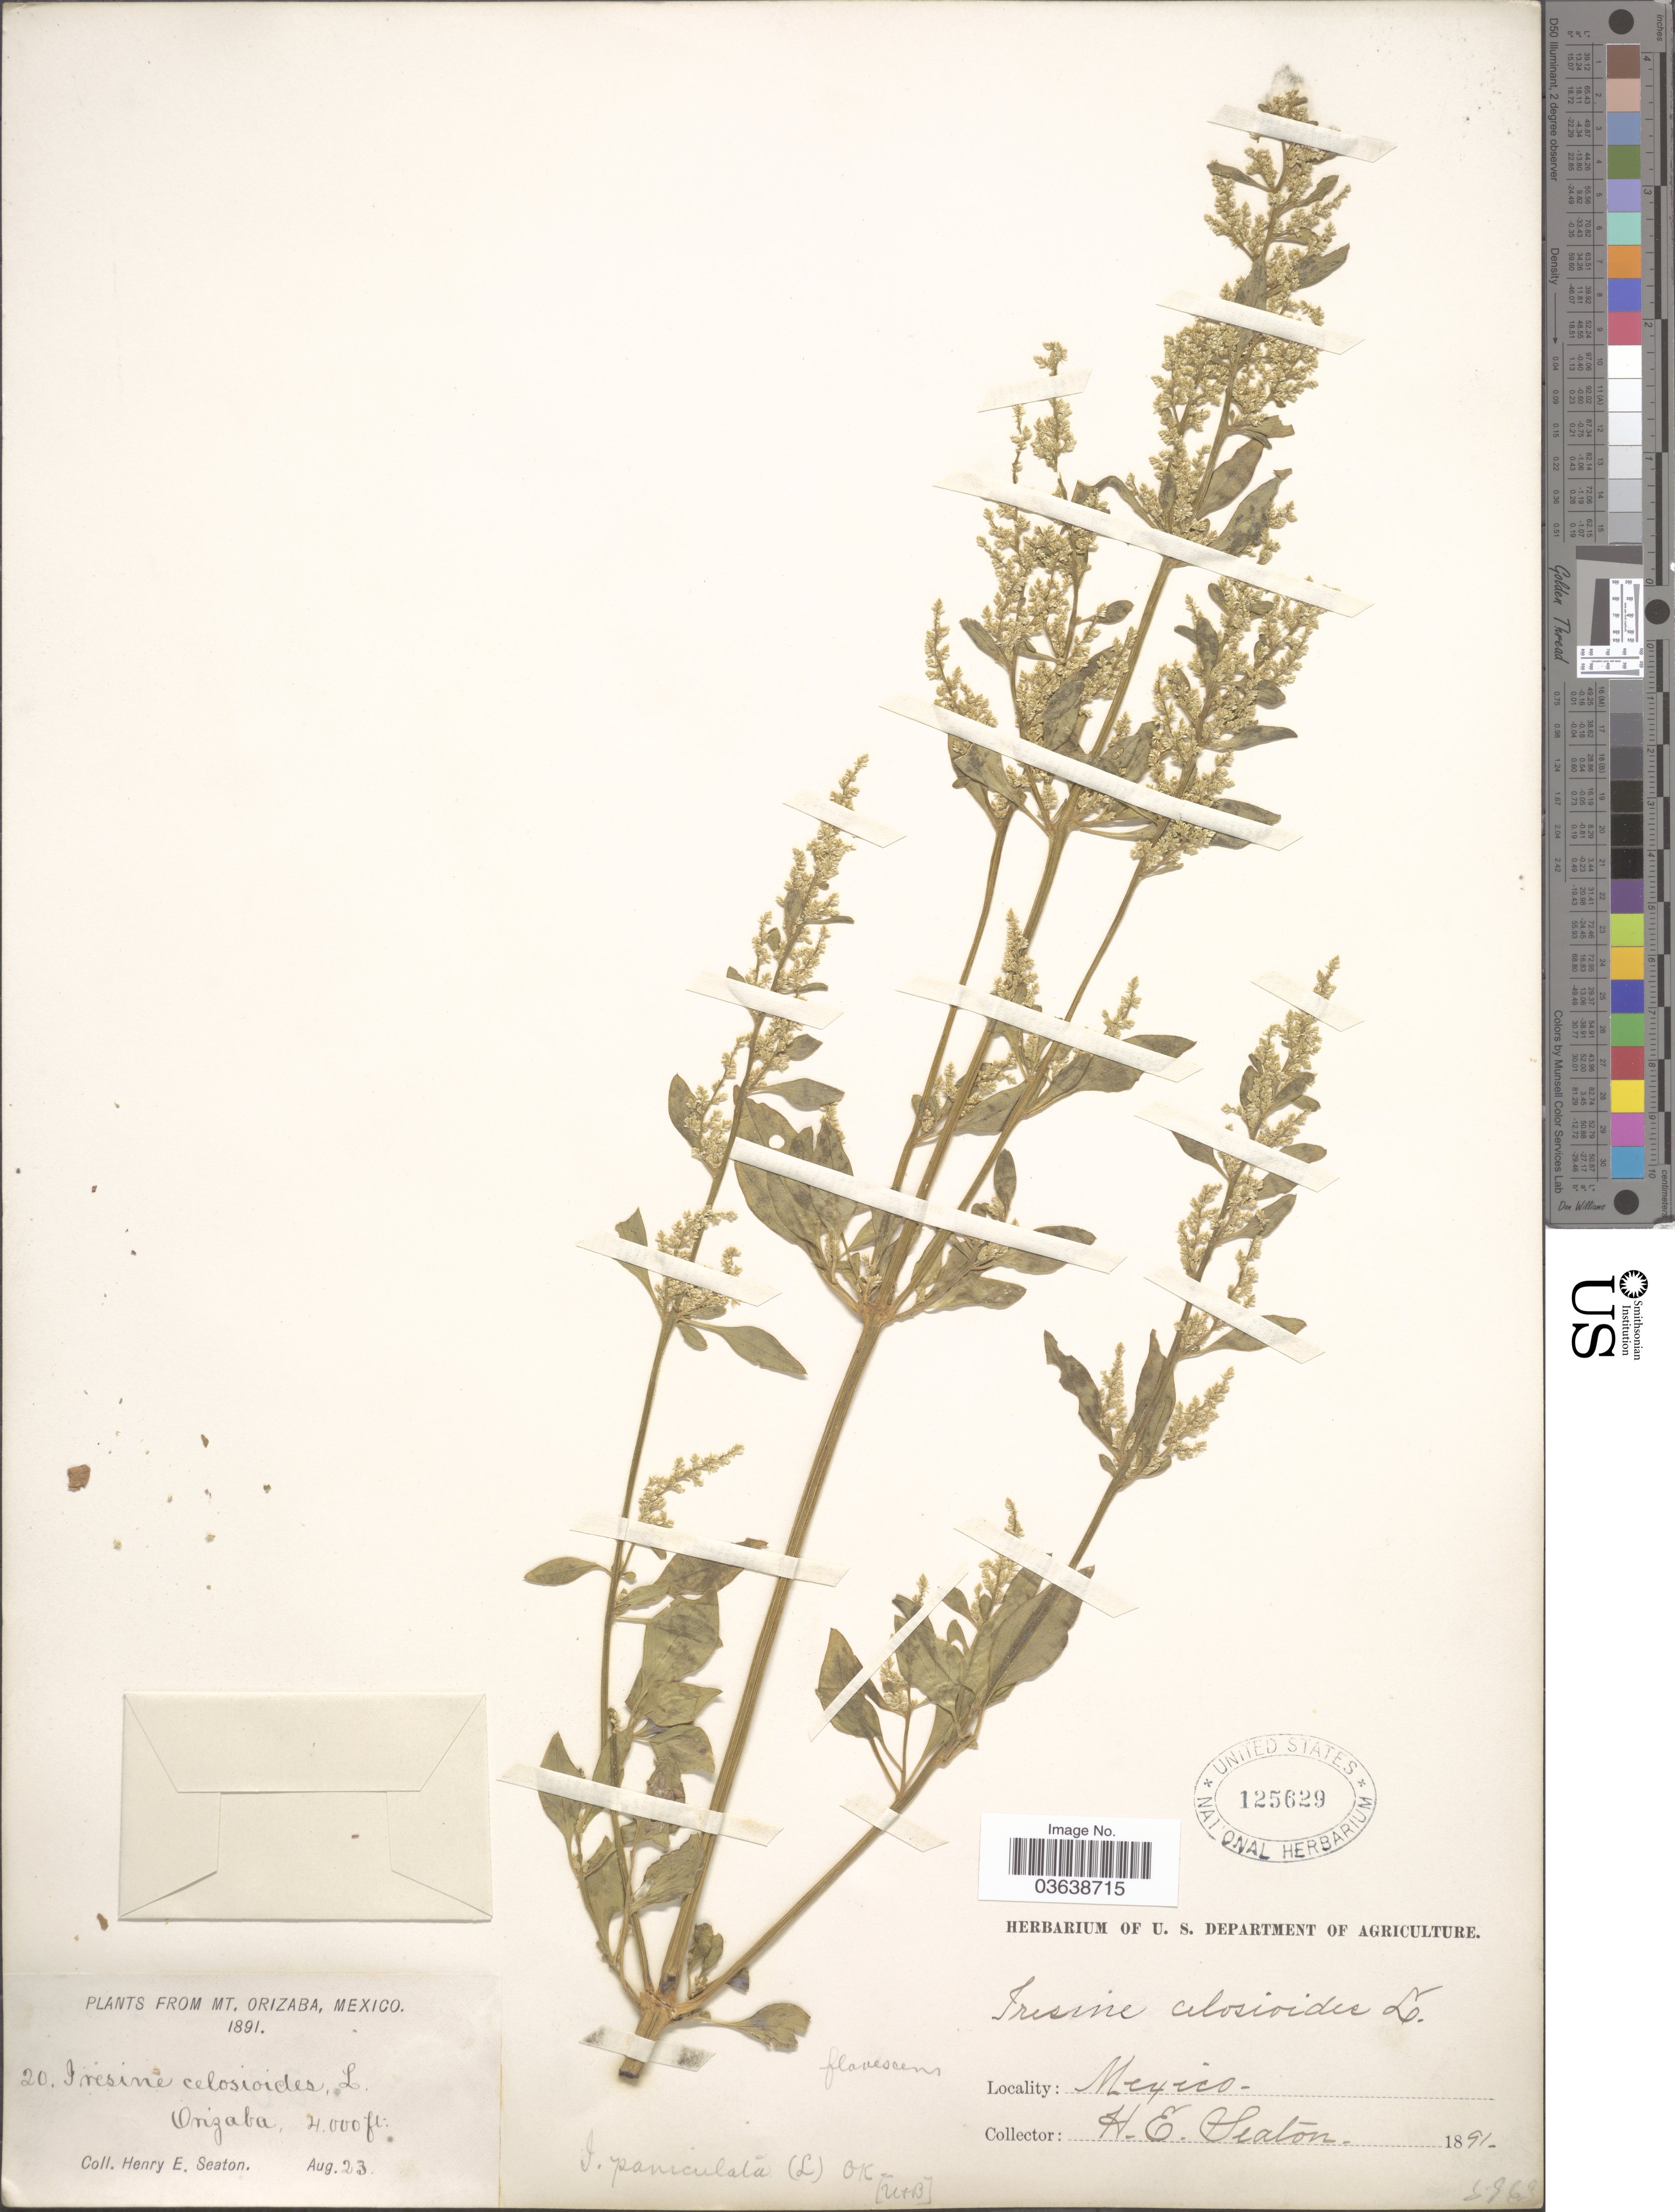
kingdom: Plantae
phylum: Tracheophyta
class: Magnoliopsida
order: Caryophyllales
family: Amaranthaceae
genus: Iresine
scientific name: Iresine celosia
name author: L.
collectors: H. E. Seaton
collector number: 20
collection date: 1891-08-23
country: Mexico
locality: Mt. Orizaba. Orizaba.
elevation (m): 1219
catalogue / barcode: US 125629